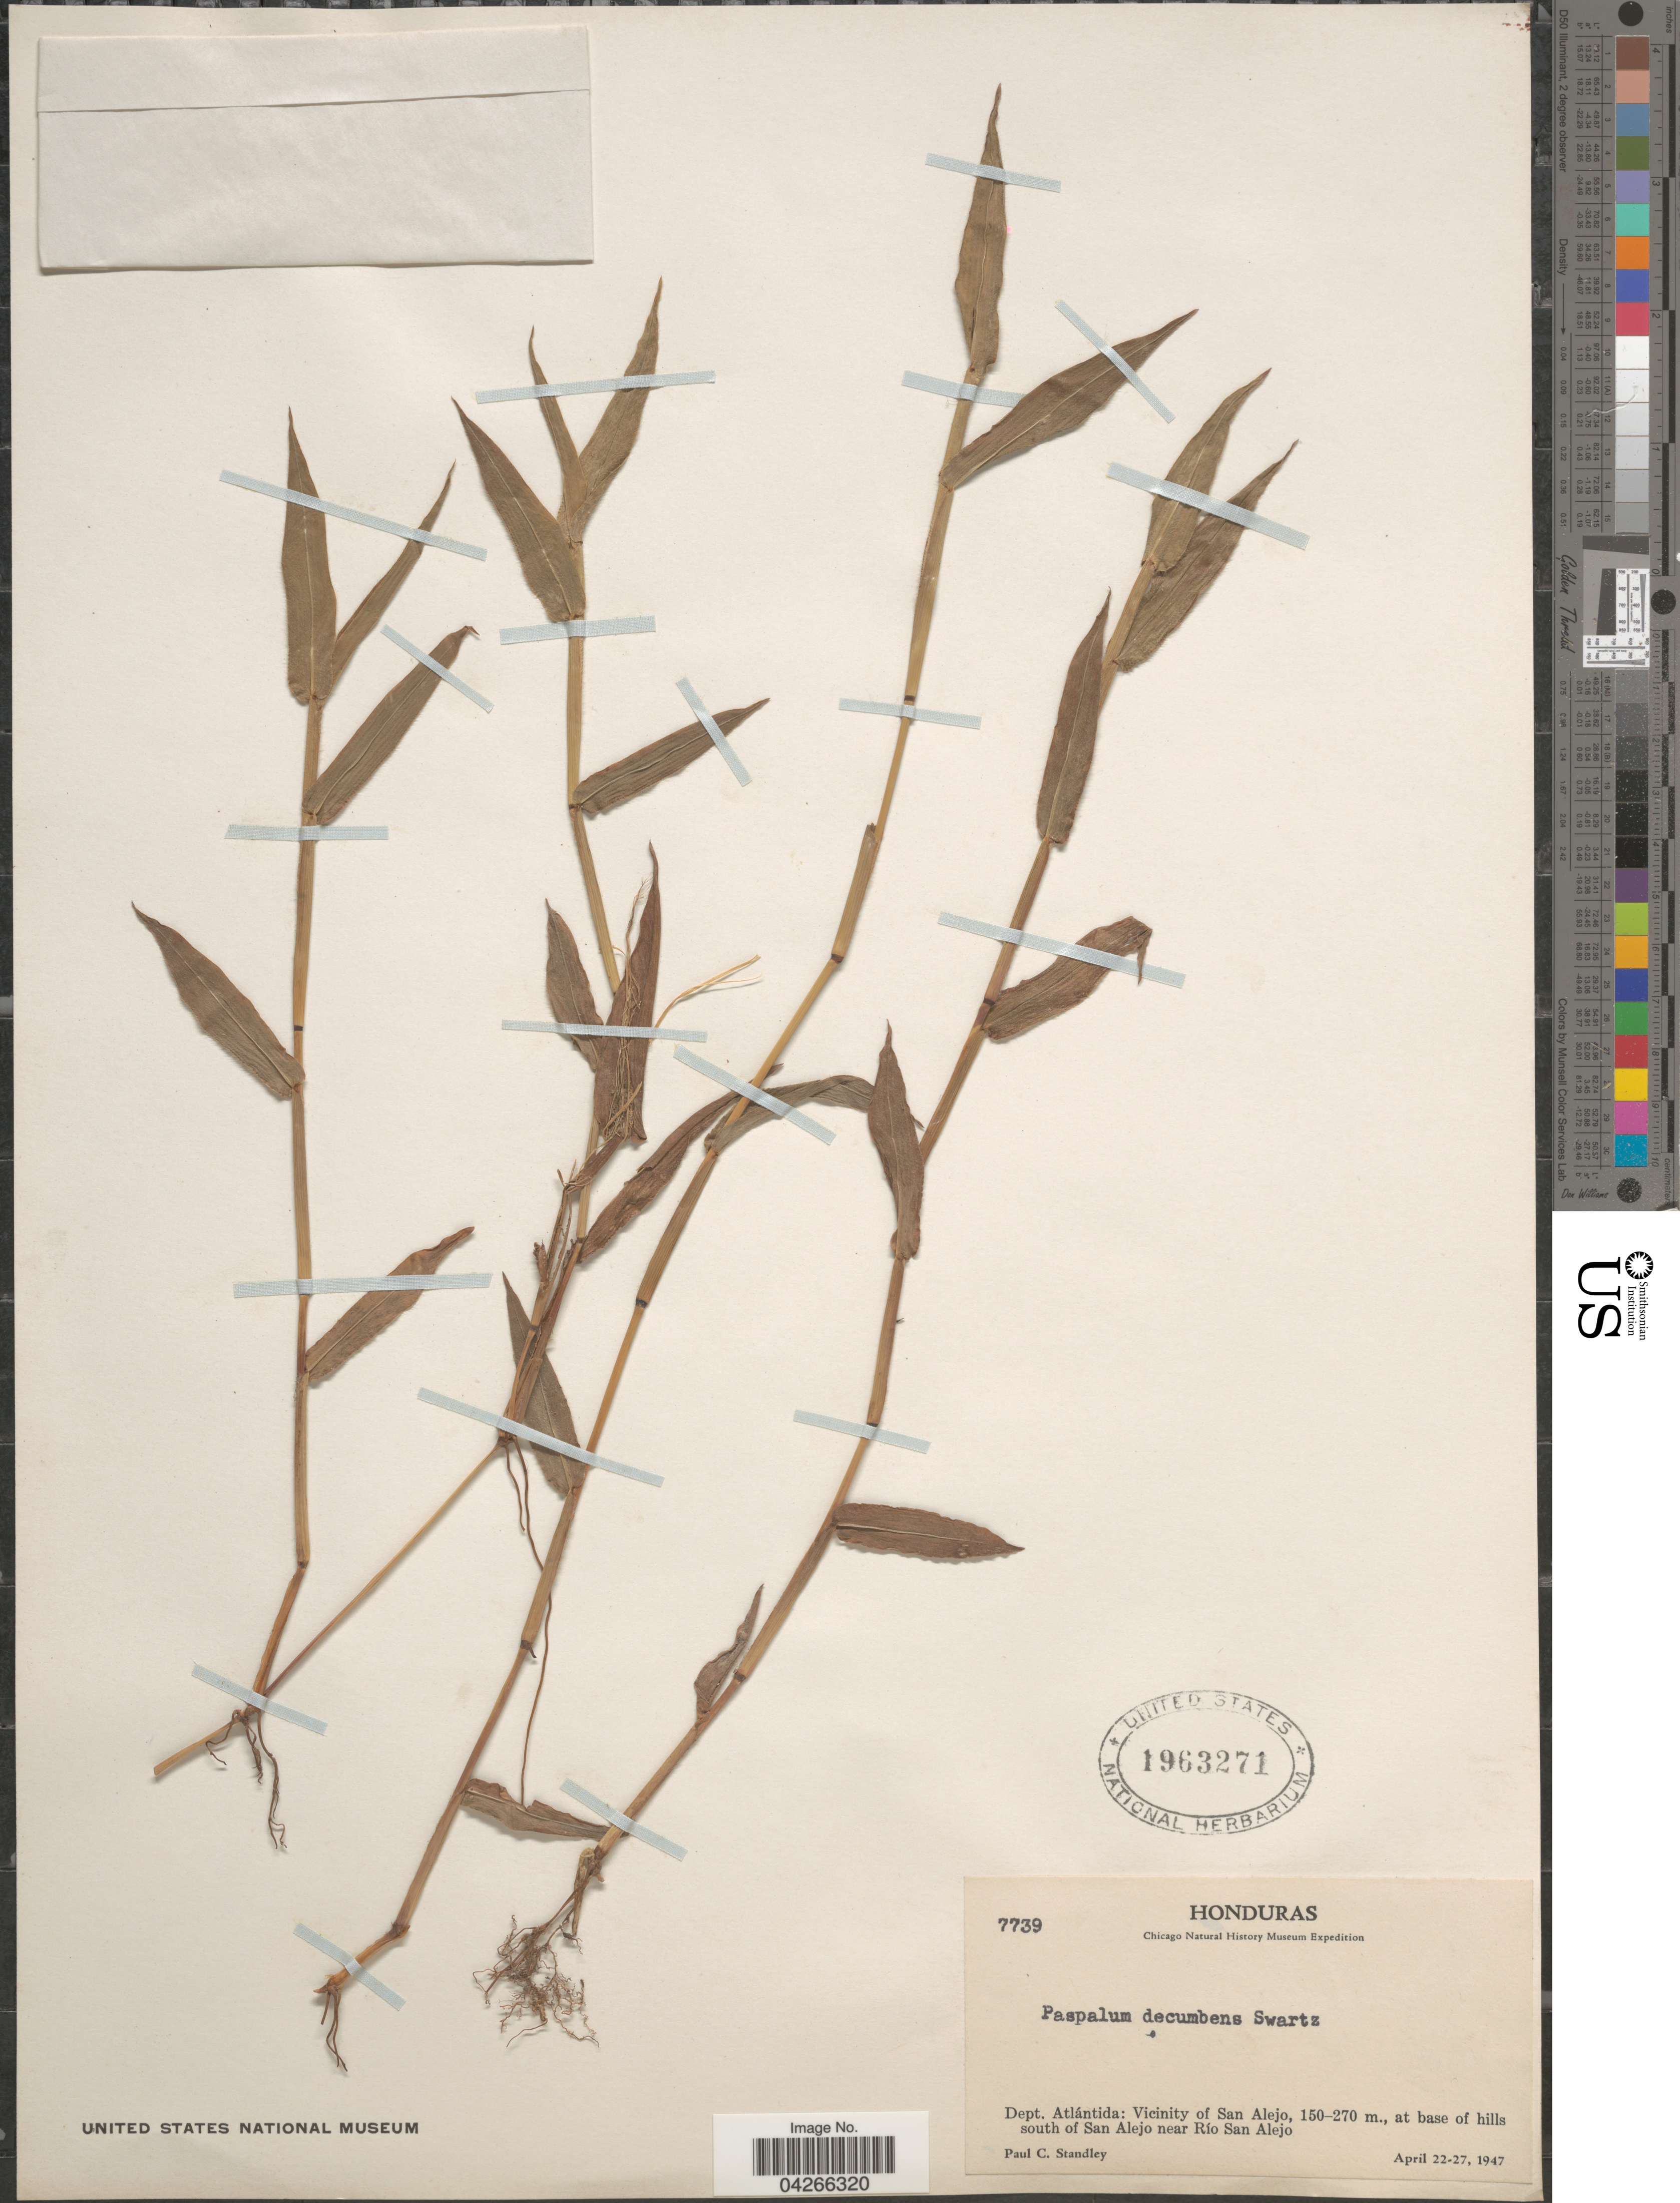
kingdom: Plantae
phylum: Tracheophyta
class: Liliopsida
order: Poales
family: Poaceae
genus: Paspalum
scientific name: Paspalum decumbens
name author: Sw.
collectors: P. C. Standley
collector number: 7739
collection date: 1947-04-22/1947-04-27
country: Honduras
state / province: Atlantida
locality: Dept. Atlántida: Vicinity of San Alejo, at base of hills south of San Alejo near Río San Alejo.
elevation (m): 150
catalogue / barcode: US 1963271